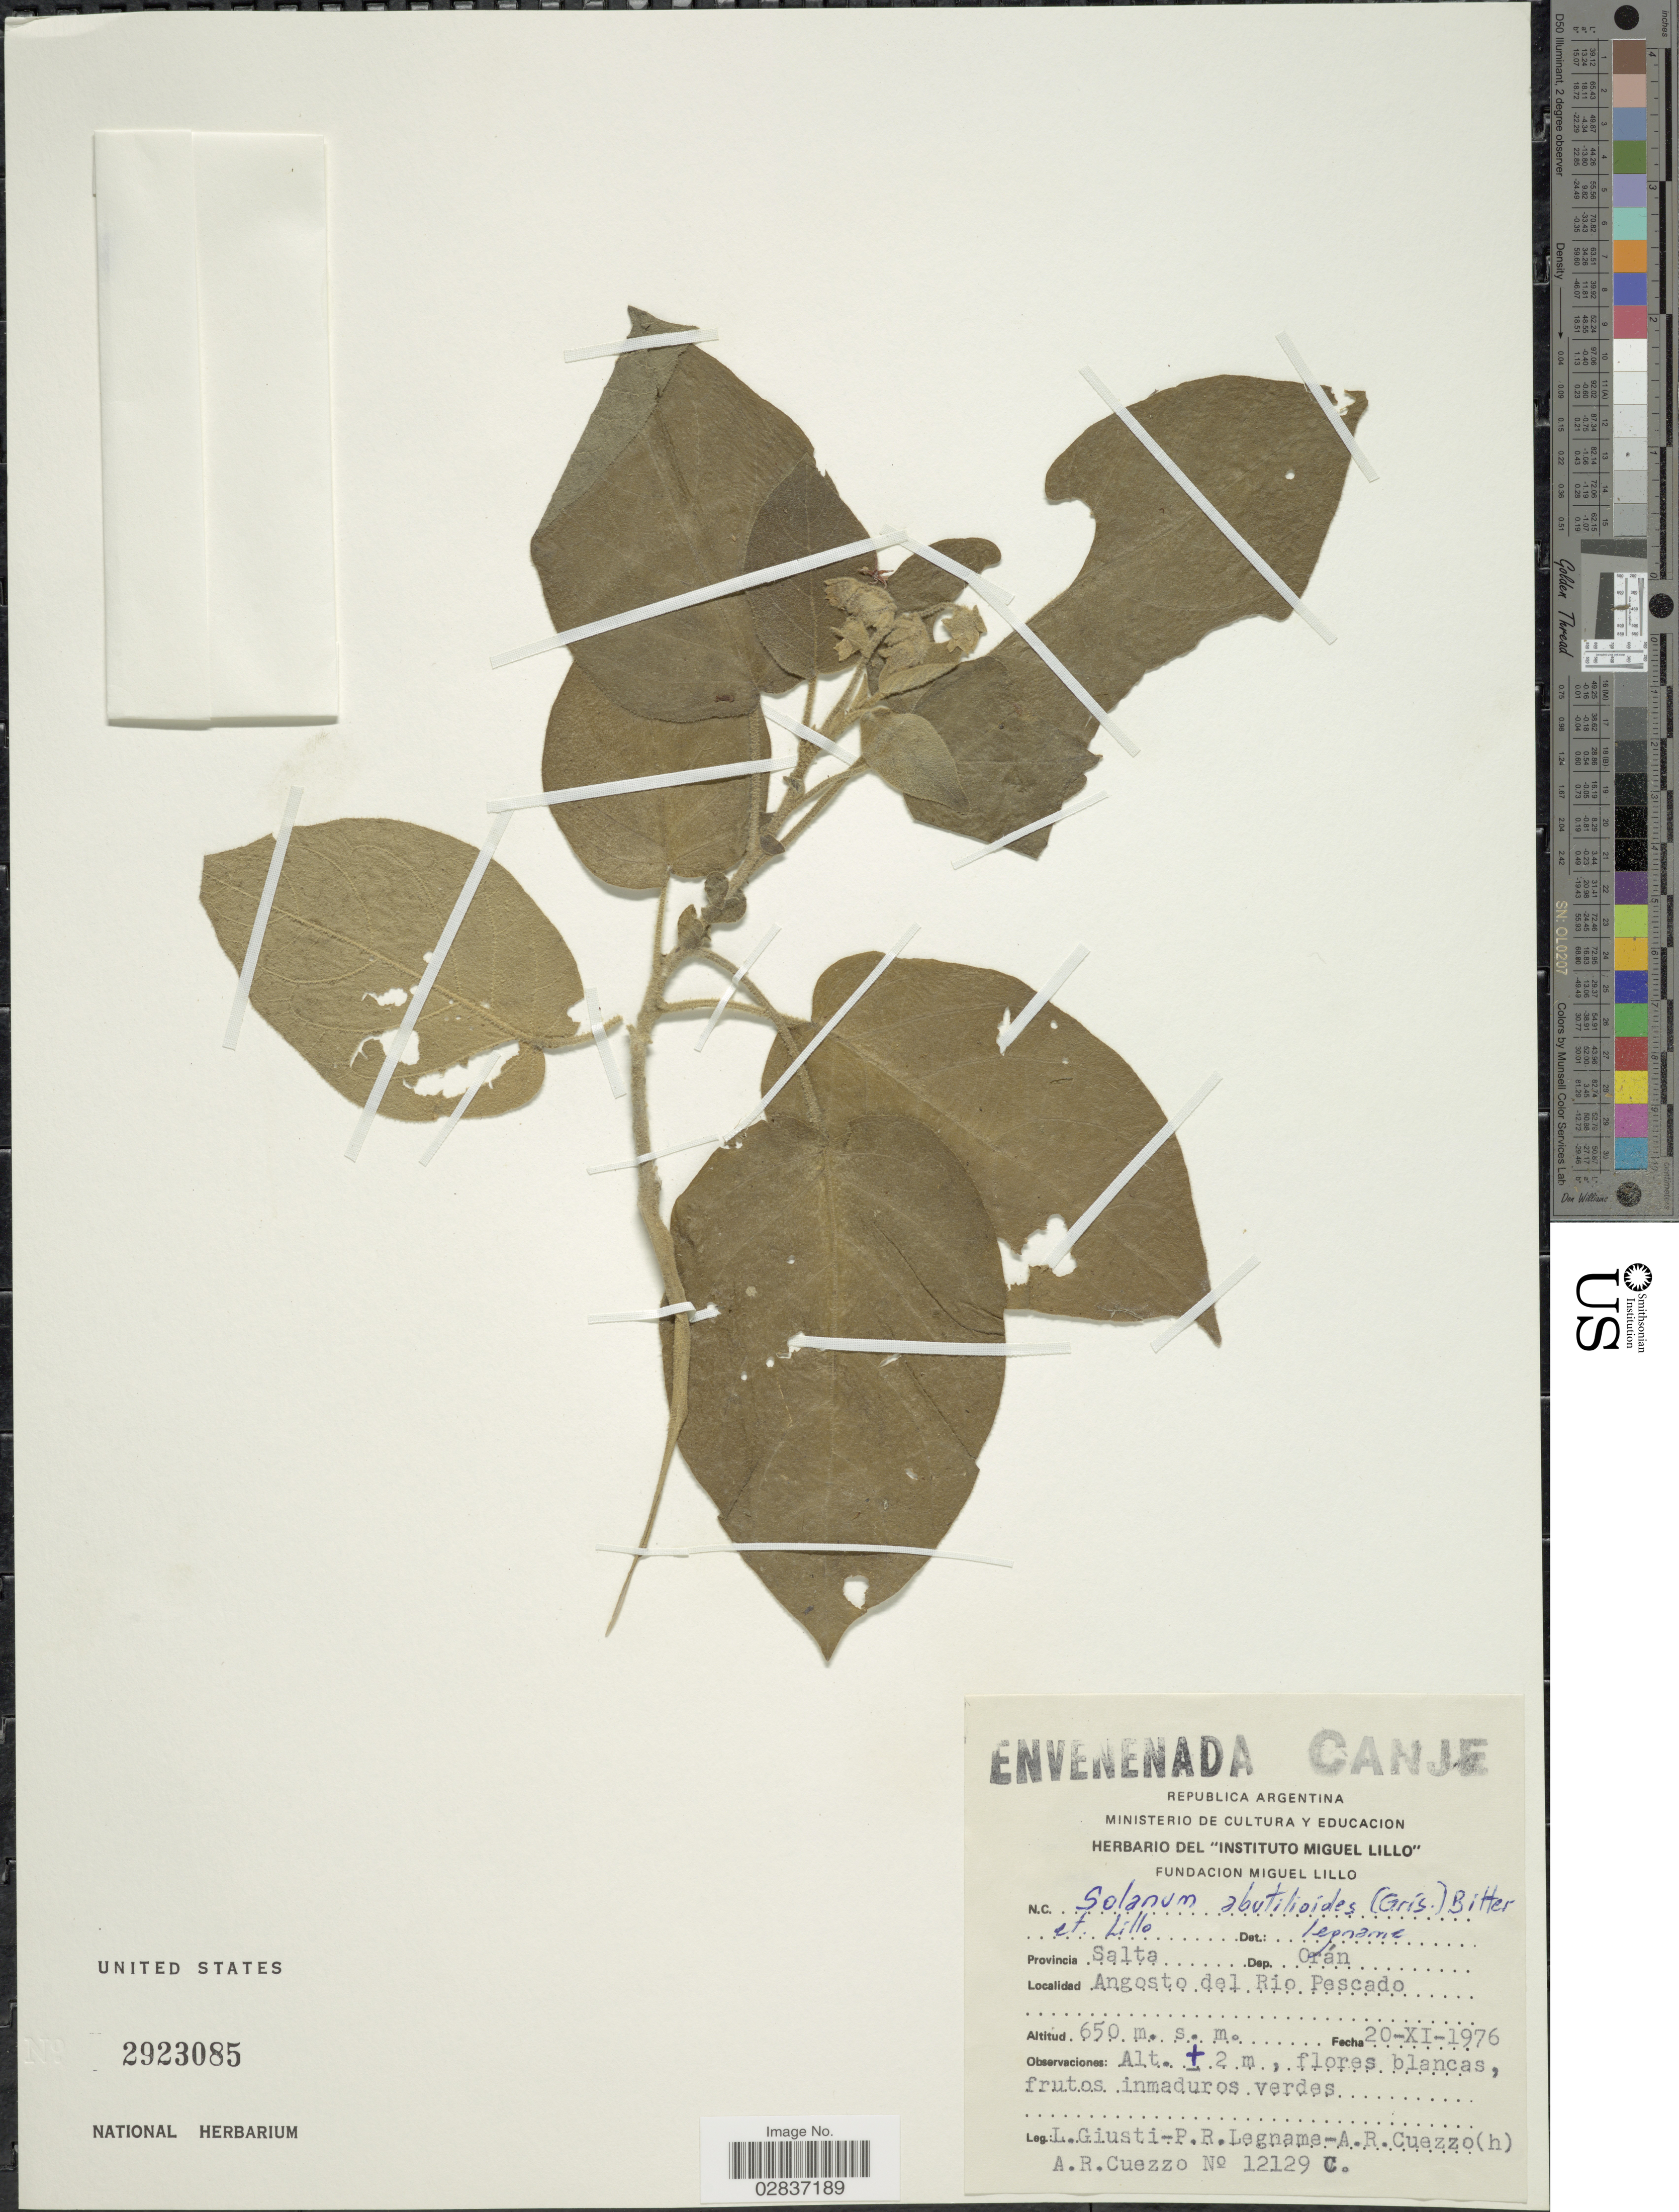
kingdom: Plantae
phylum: Tracheophyta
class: Magnoliopsida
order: Solanales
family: Solanaceae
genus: Solanum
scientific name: Solanum abutiloides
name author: (Griseb.) Bitter & Lillo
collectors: L. Giusti, P. R. Legname, A. Cuezzo (h) & A. Cuezzo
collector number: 12129C.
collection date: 1976-11-20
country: Argentina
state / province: Salta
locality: Provincia Salta, Dep. Oran, Angosto del Pescado.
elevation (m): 650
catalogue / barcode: US 2923085